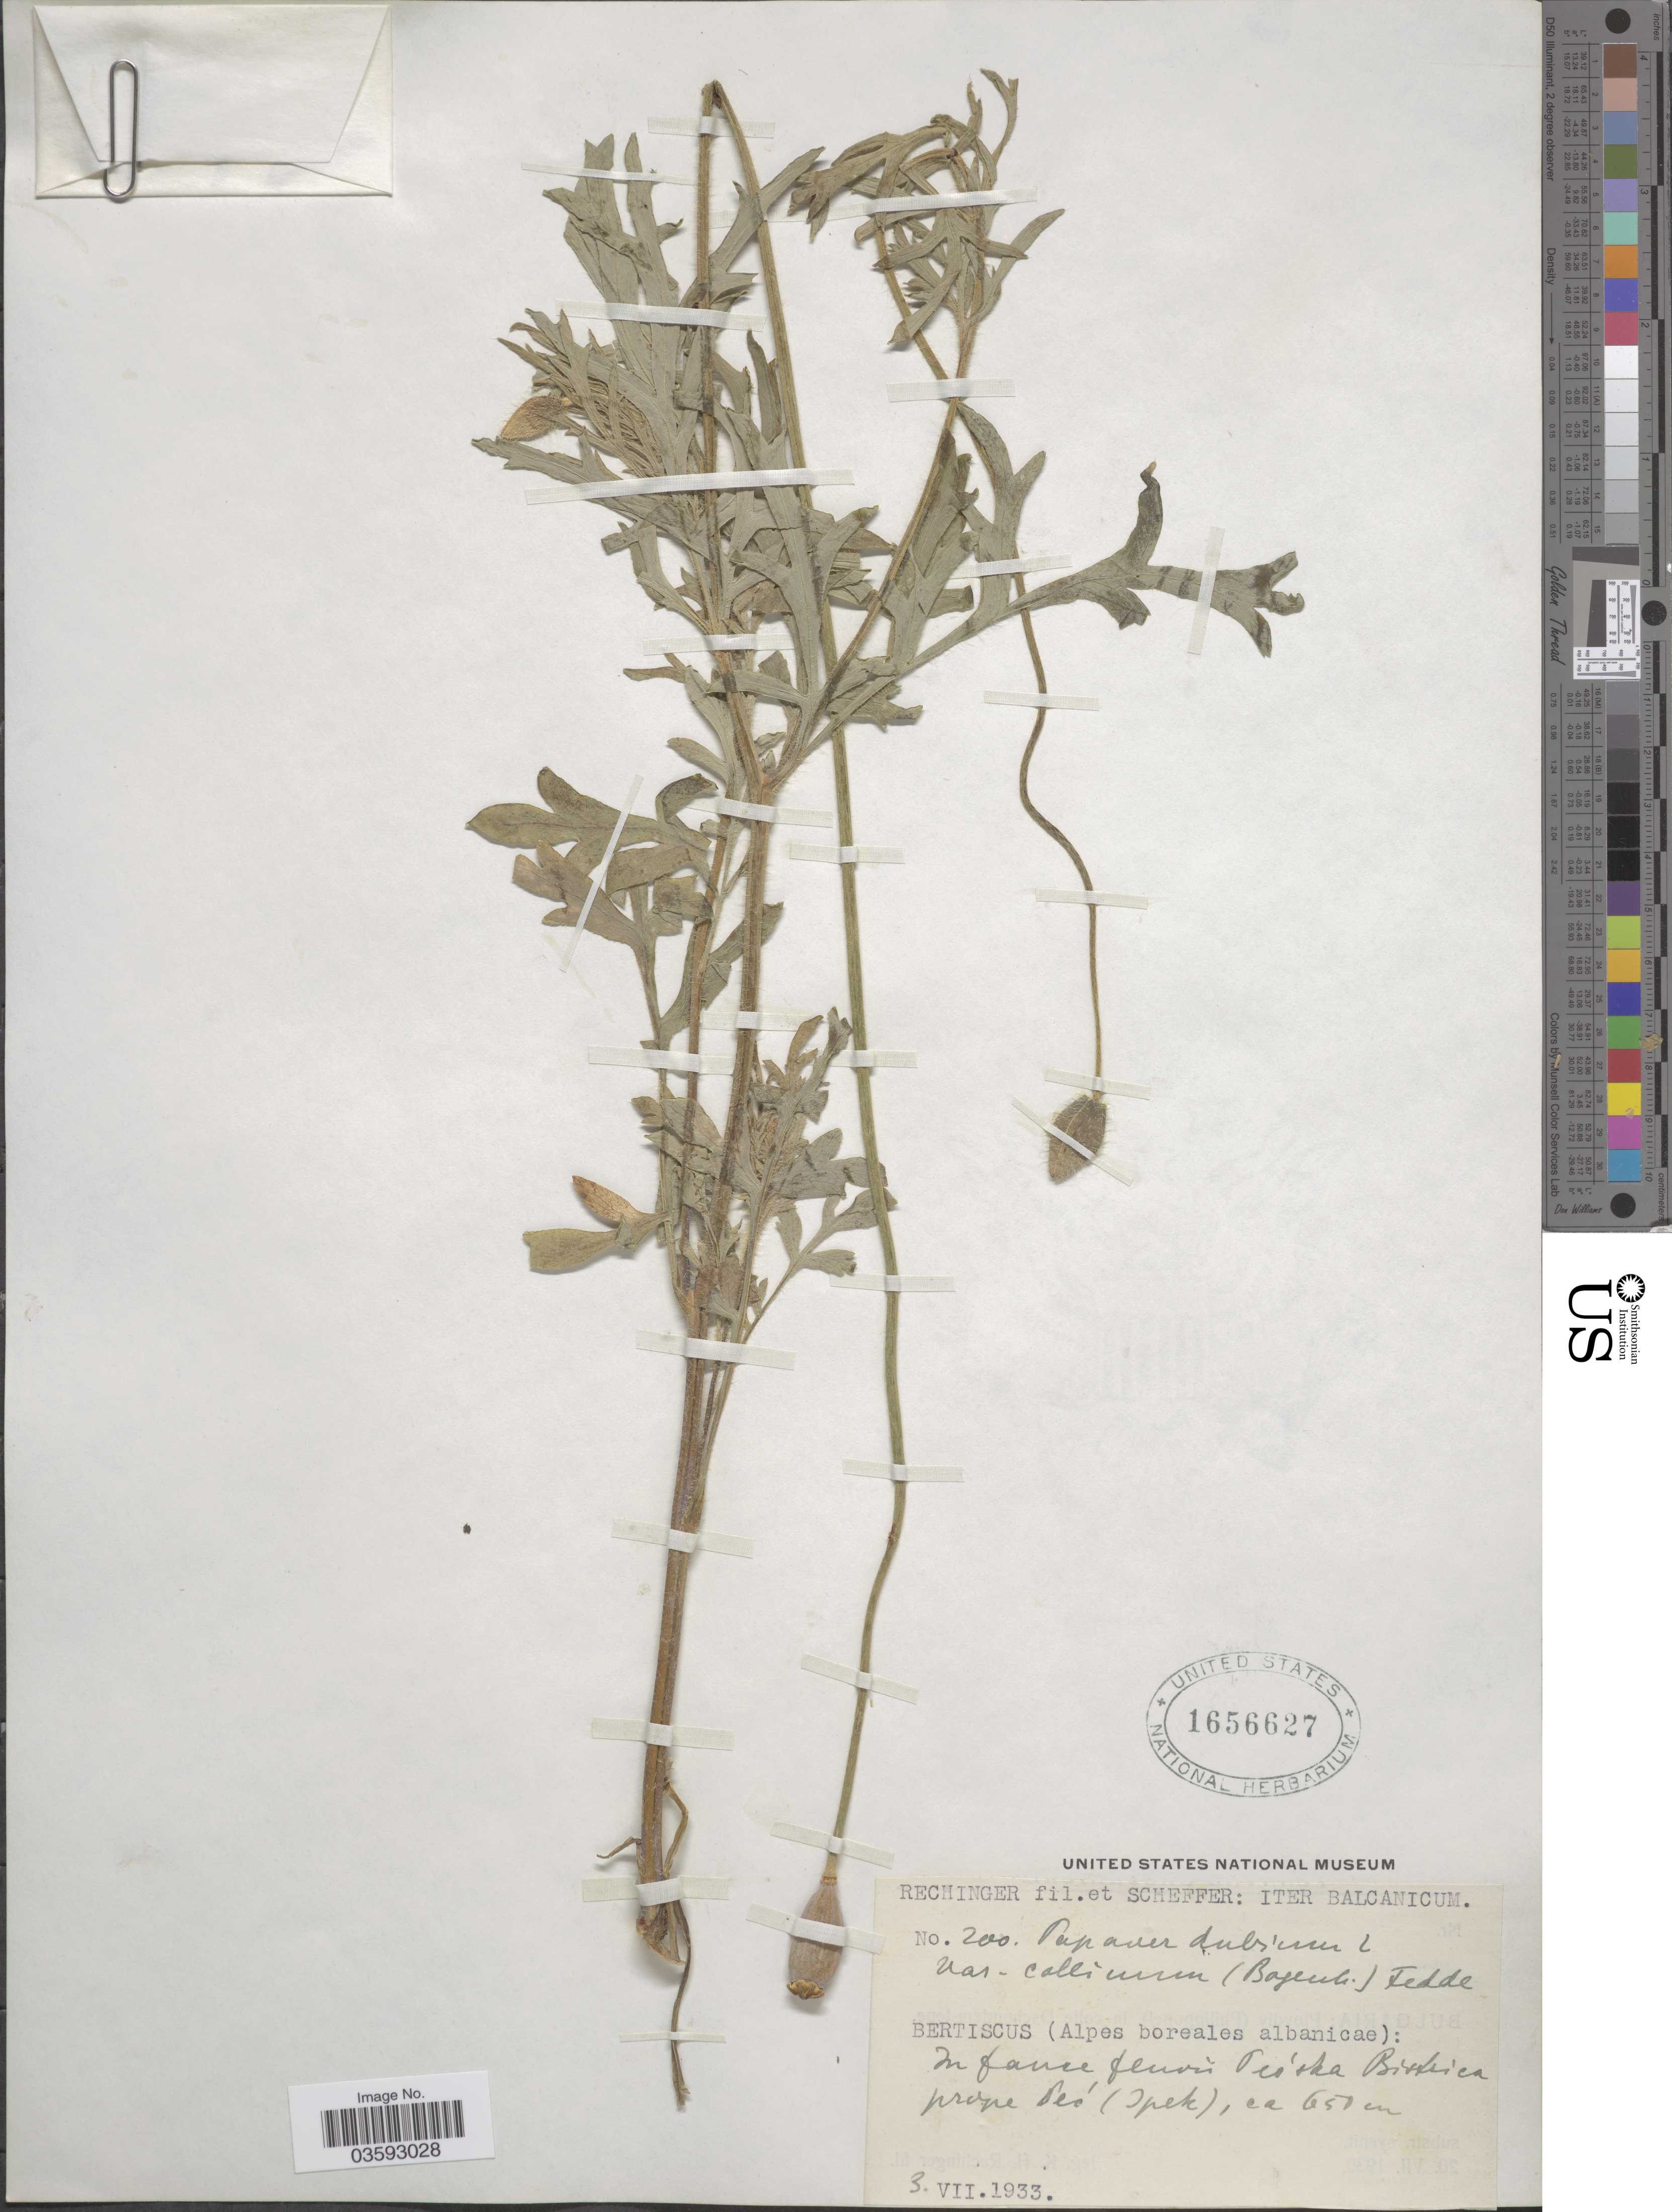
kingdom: Plantae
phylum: Tracheophyta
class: Magnoliopsida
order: Ranunculales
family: Papaveraceae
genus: Papaver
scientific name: Papaver dubium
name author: L.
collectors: -- Rechinger & Scheffer, --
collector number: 200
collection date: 1933-07-03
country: Kosovo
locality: Balcanicum. Bertiscus (Alpes boreales albanicae): In fanu fenvii Pes'tka Bitterica prope Pec (Ipek). [interpreted]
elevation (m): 650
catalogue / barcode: US 1656627